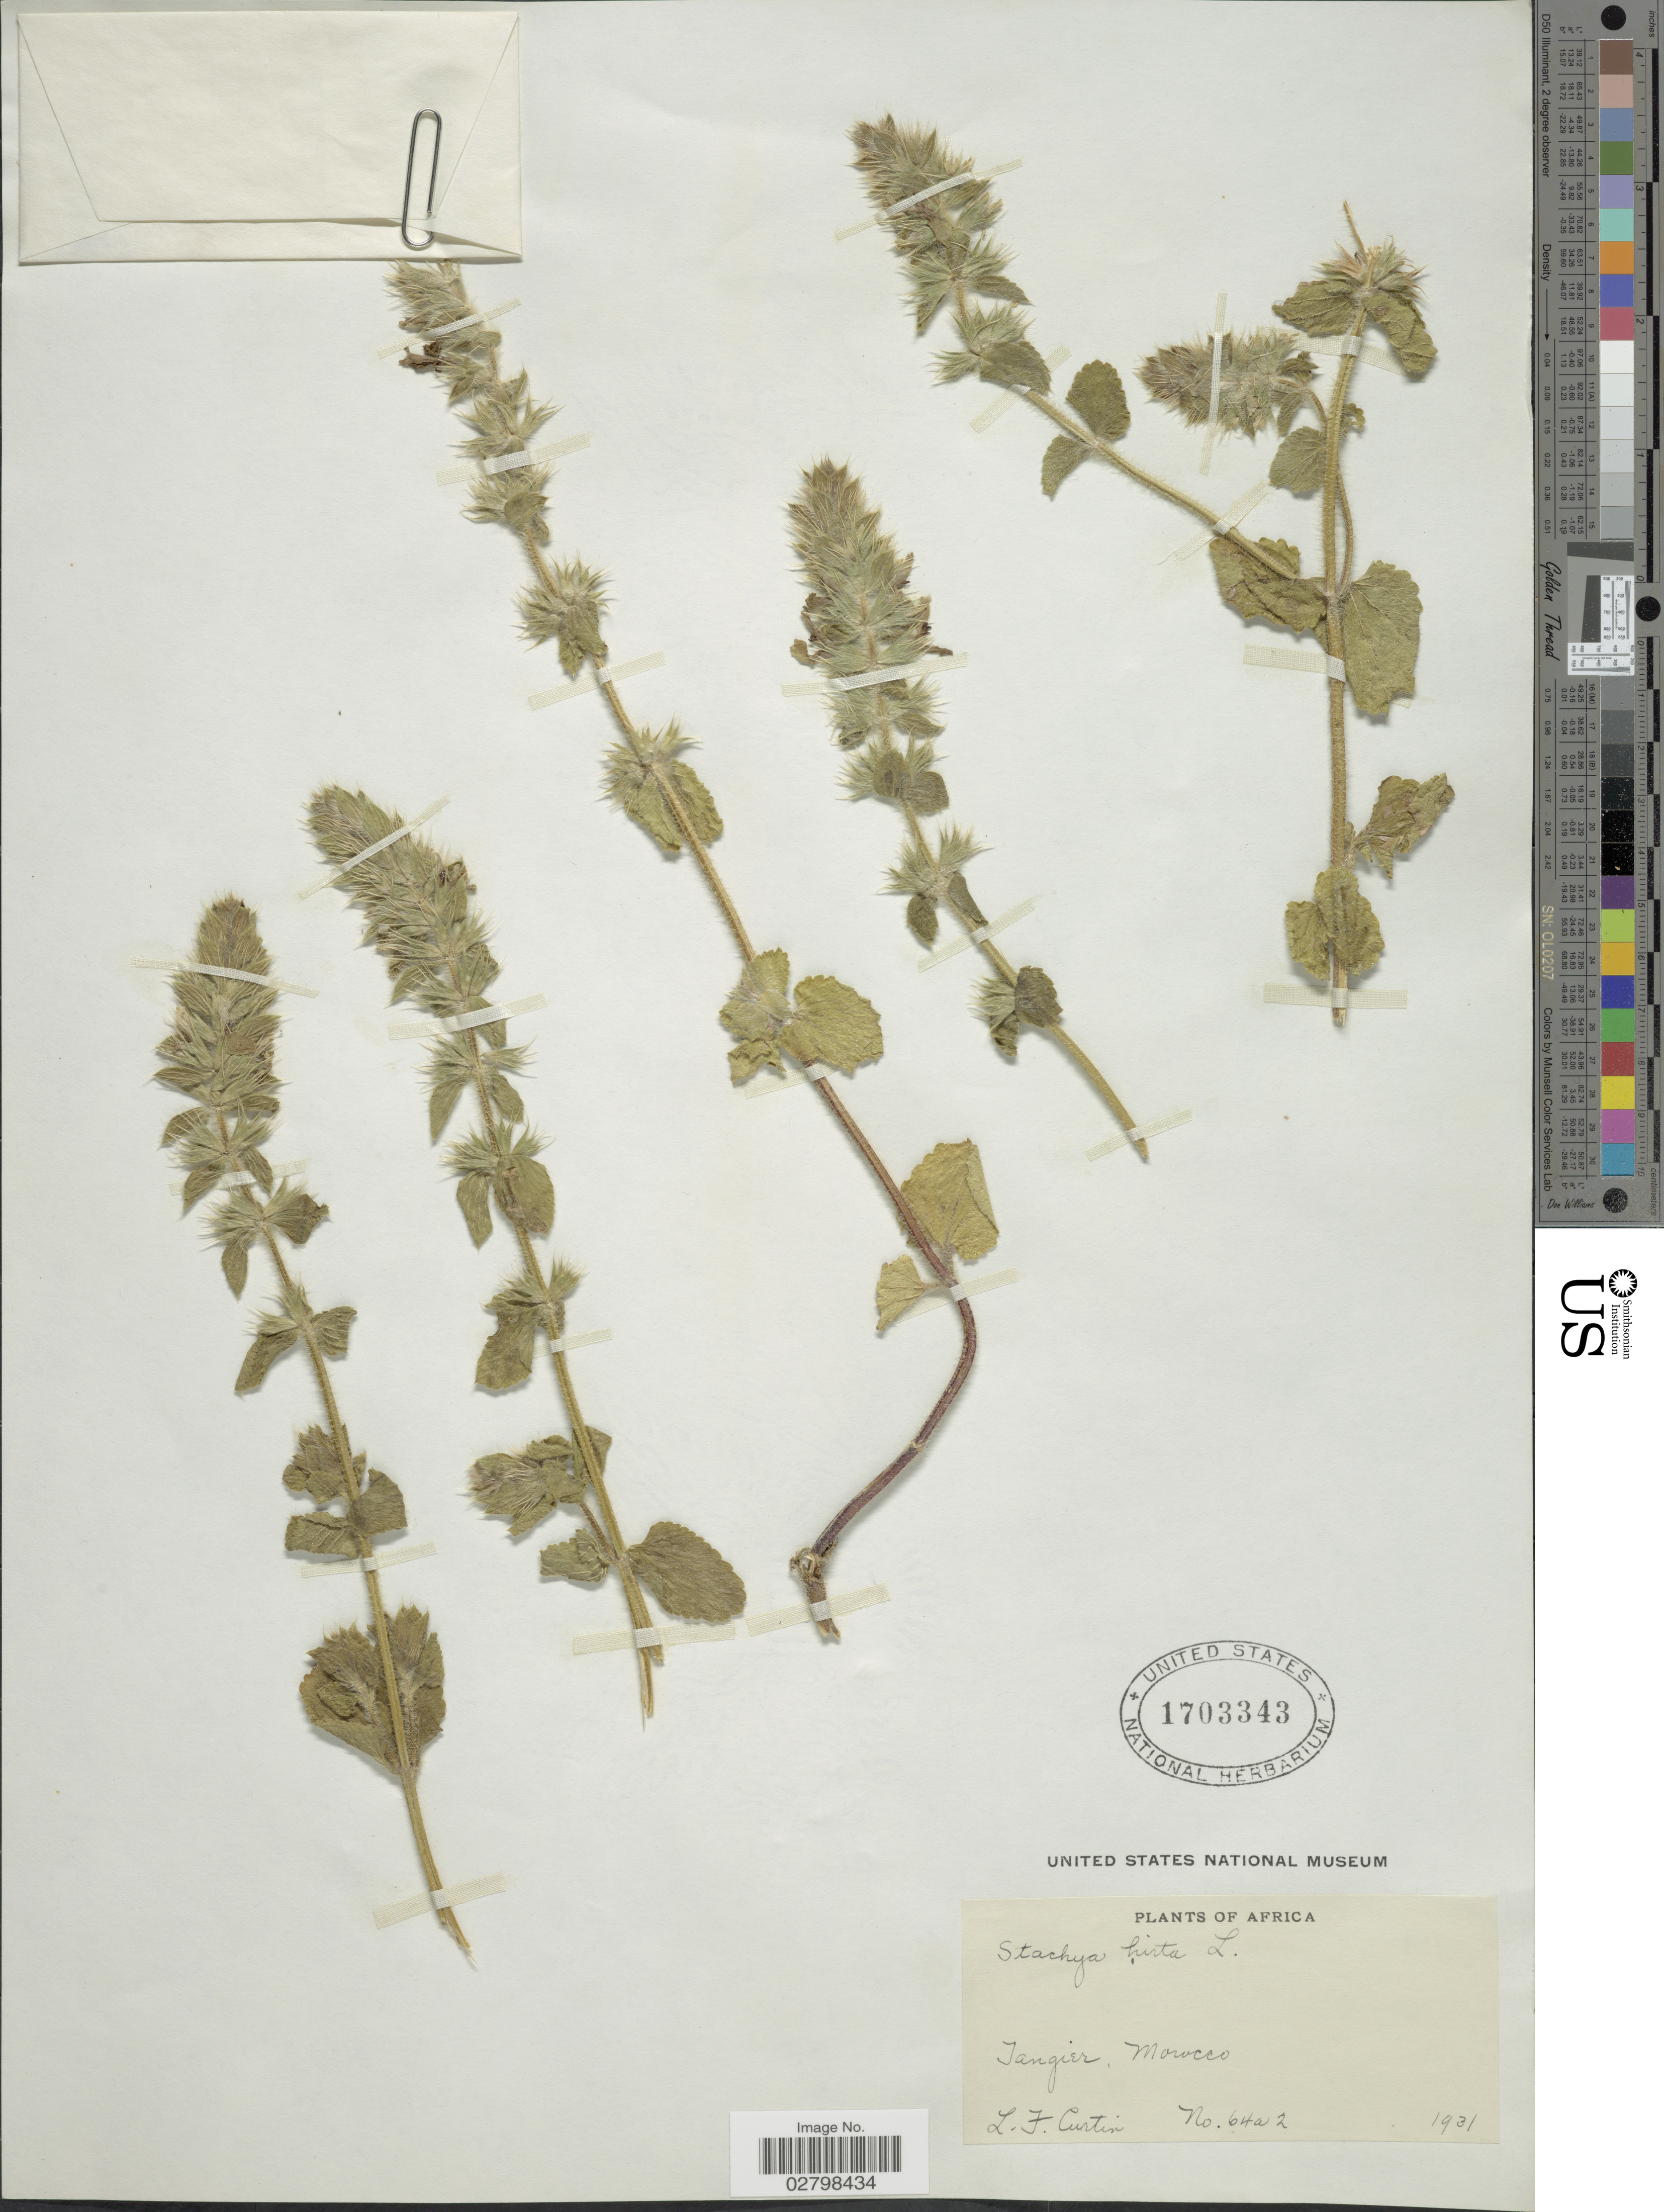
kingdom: Plantae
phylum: Tracheophyta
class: Magnoliopsida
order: Lamiales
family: Lamiaceae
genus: Stachys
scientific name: Stachys hirta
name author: L.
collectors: L. Curtin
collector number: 64a2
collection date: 1931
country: Morocco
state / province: Tanger-Tétouan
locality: Tangier.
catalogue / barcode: US 1703343